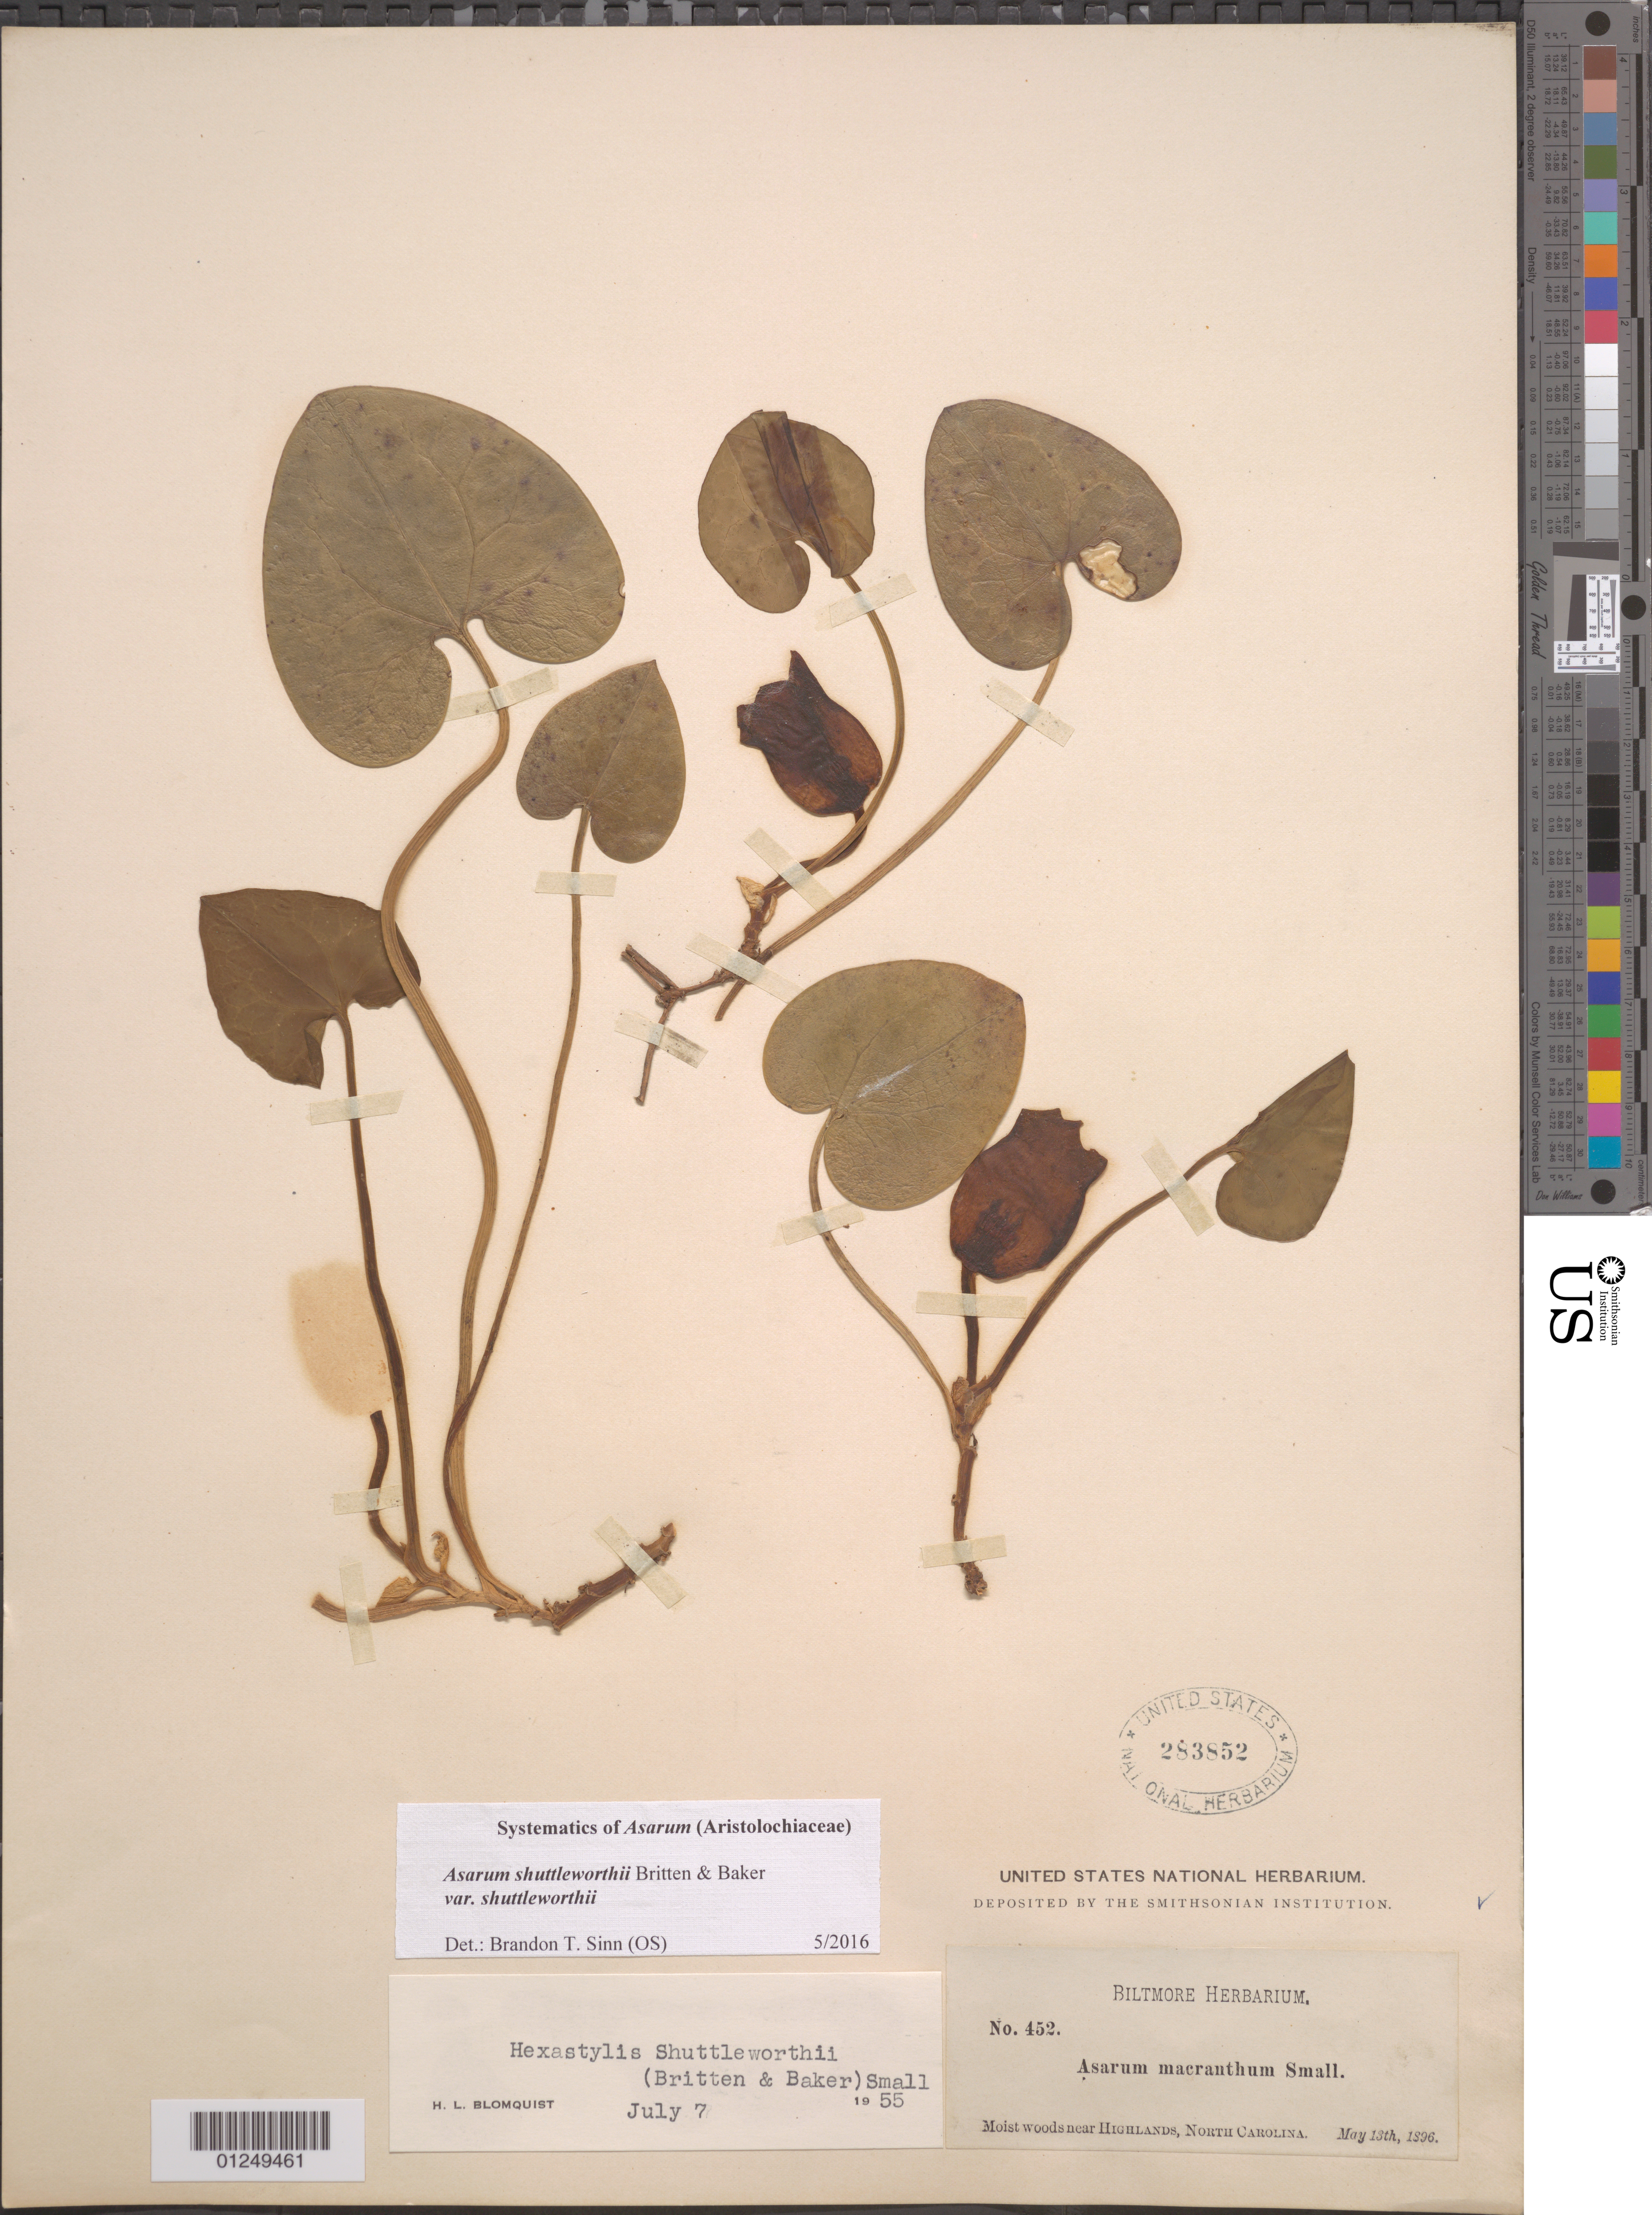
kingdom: Plantae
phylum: Tracheophyta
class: Magnoliopsida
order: Piperales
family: Aristolochiaceae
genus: Hexastylis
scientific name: Hexastylis shuttleworthii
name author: (Britton & Baker f.) Small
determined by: Blomquist, H. L.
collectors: ex herb. Biltmore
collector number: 452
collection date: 1896-05-13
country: United States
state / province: North Carolina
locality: Near Highlands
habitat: Moist woods.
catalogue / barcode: US 283852